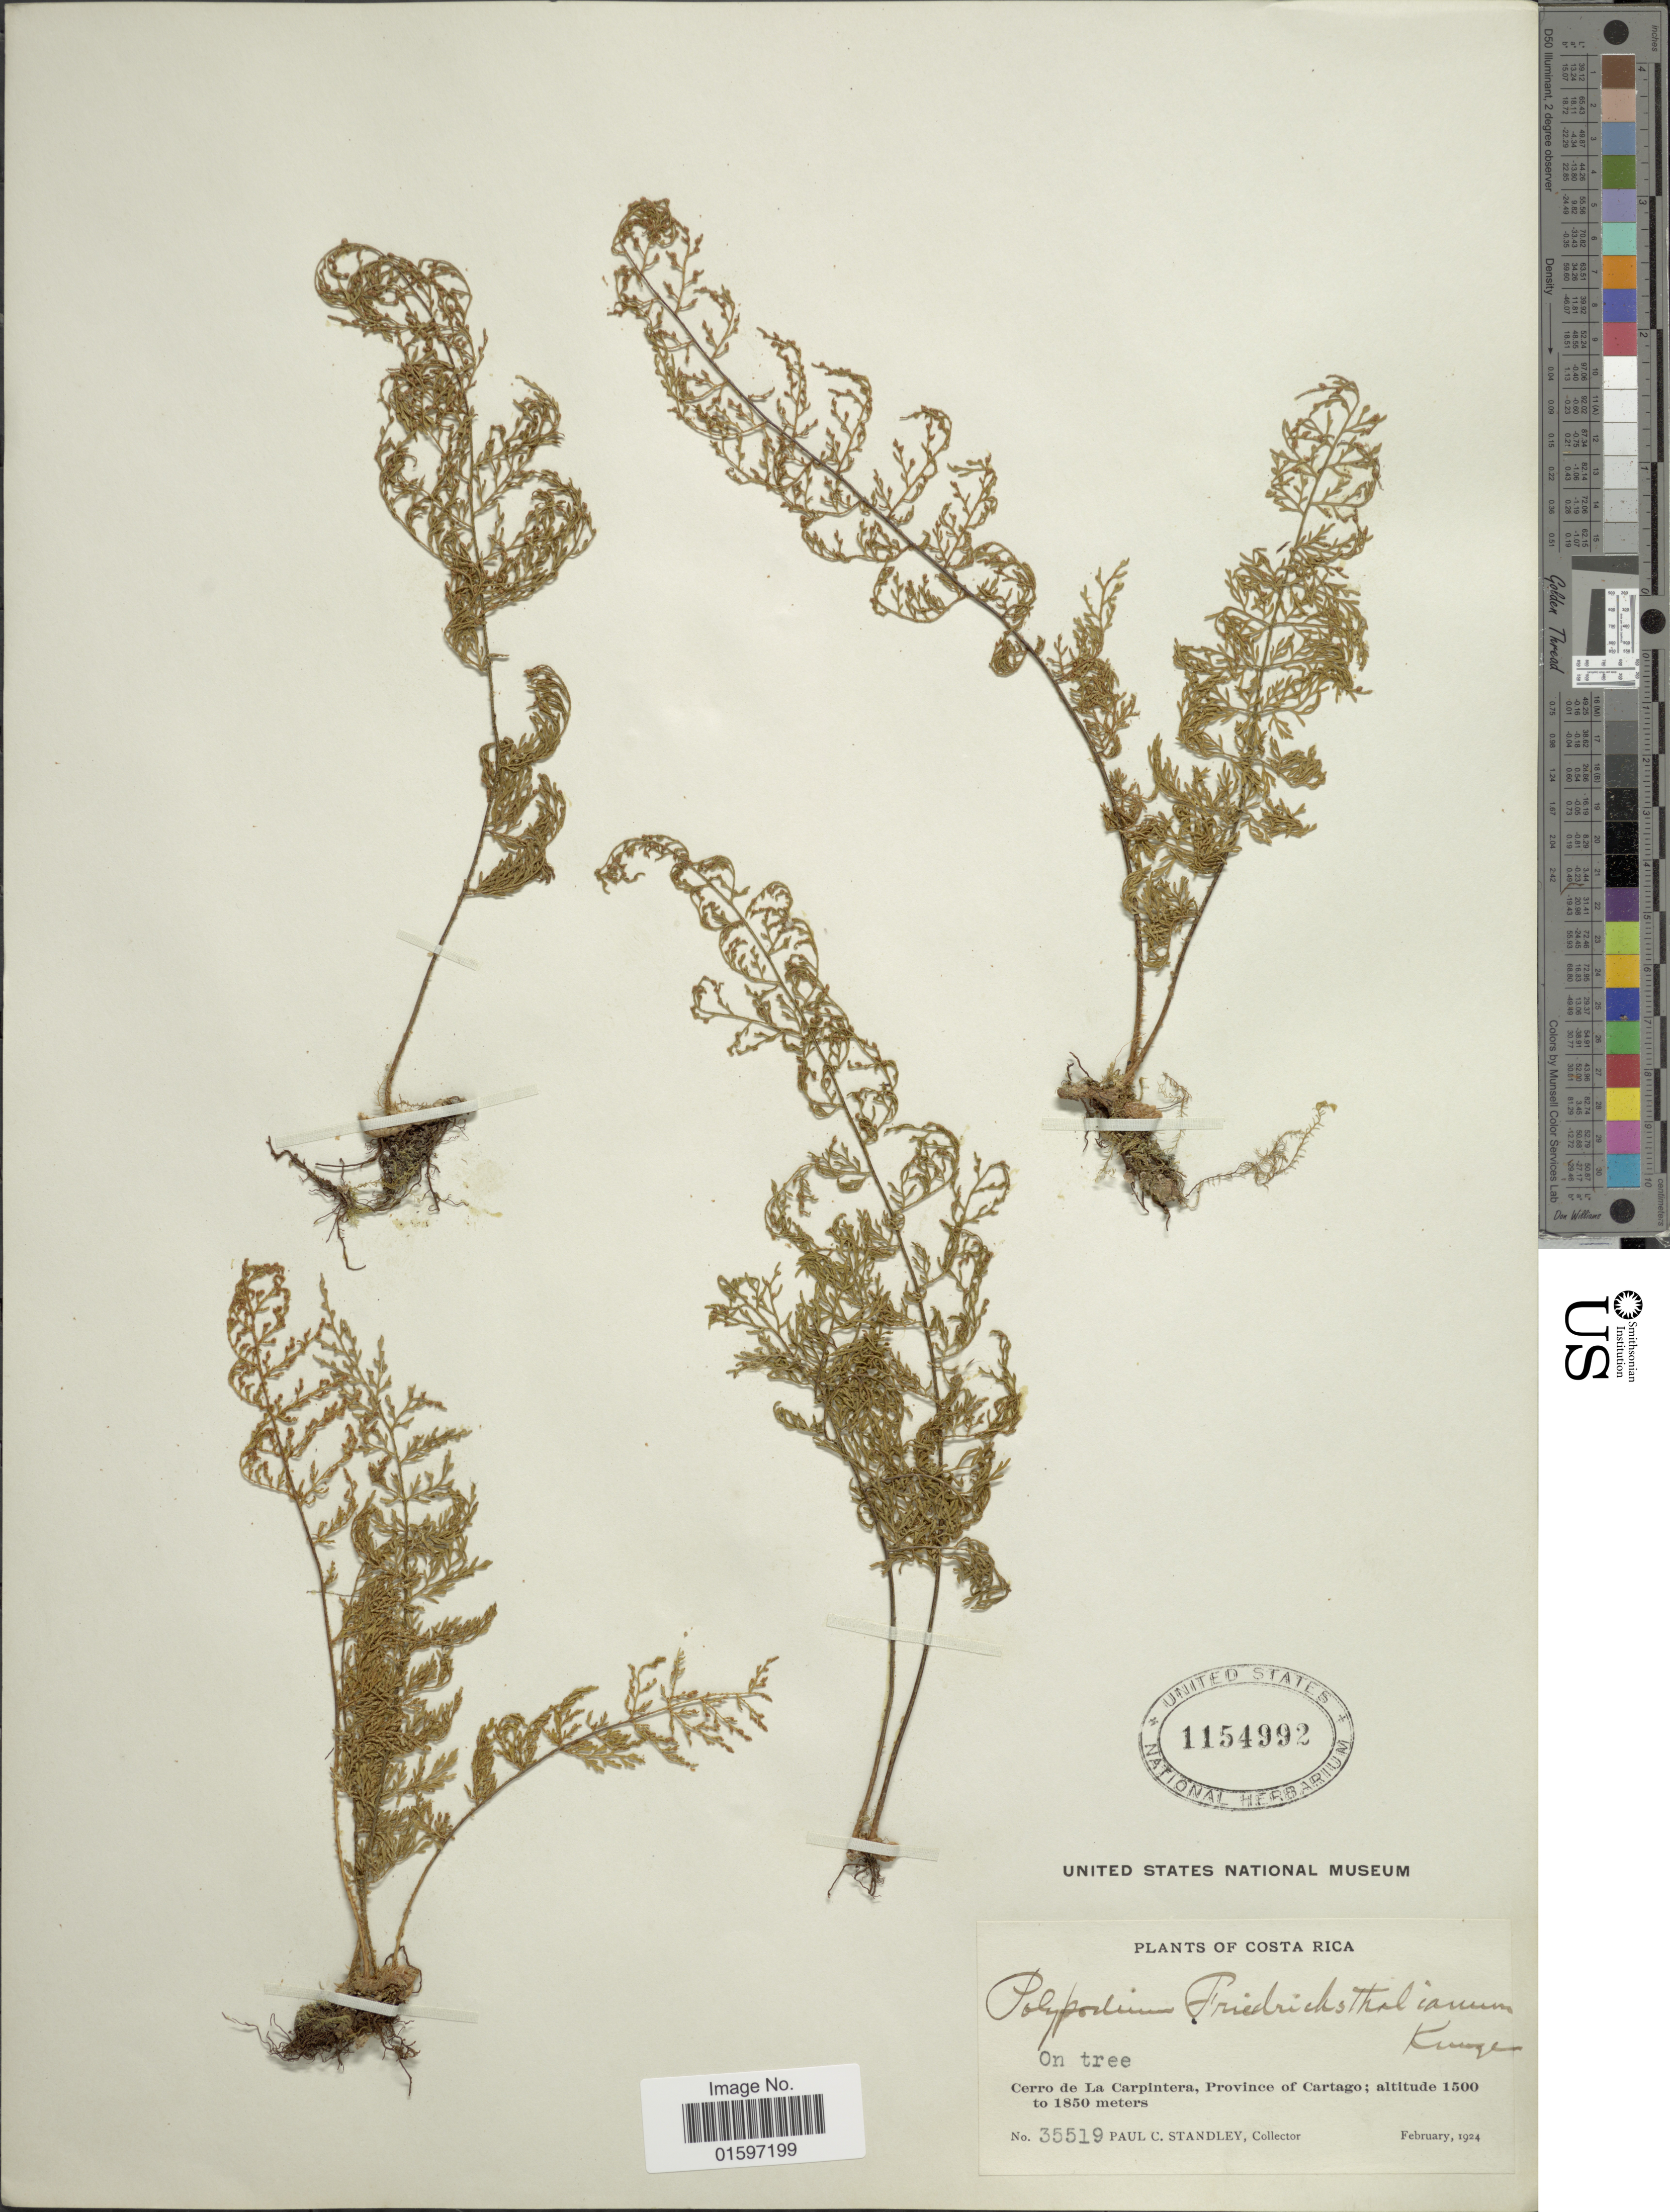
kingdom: Plantae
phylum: Tracheophyta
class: Polypodiopsida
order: Polypodiales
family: Polypodiaceae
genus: Pleopeltis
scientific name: Pleopeltis friedrichsthaliana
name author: (Kunze)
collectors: P. C. Standley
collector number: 35519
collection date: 1924-02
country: Costa Rica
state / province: Cartago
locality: Cerro de La Carpintera, Province of Cartago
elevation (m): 1500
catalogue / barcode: US 1154992